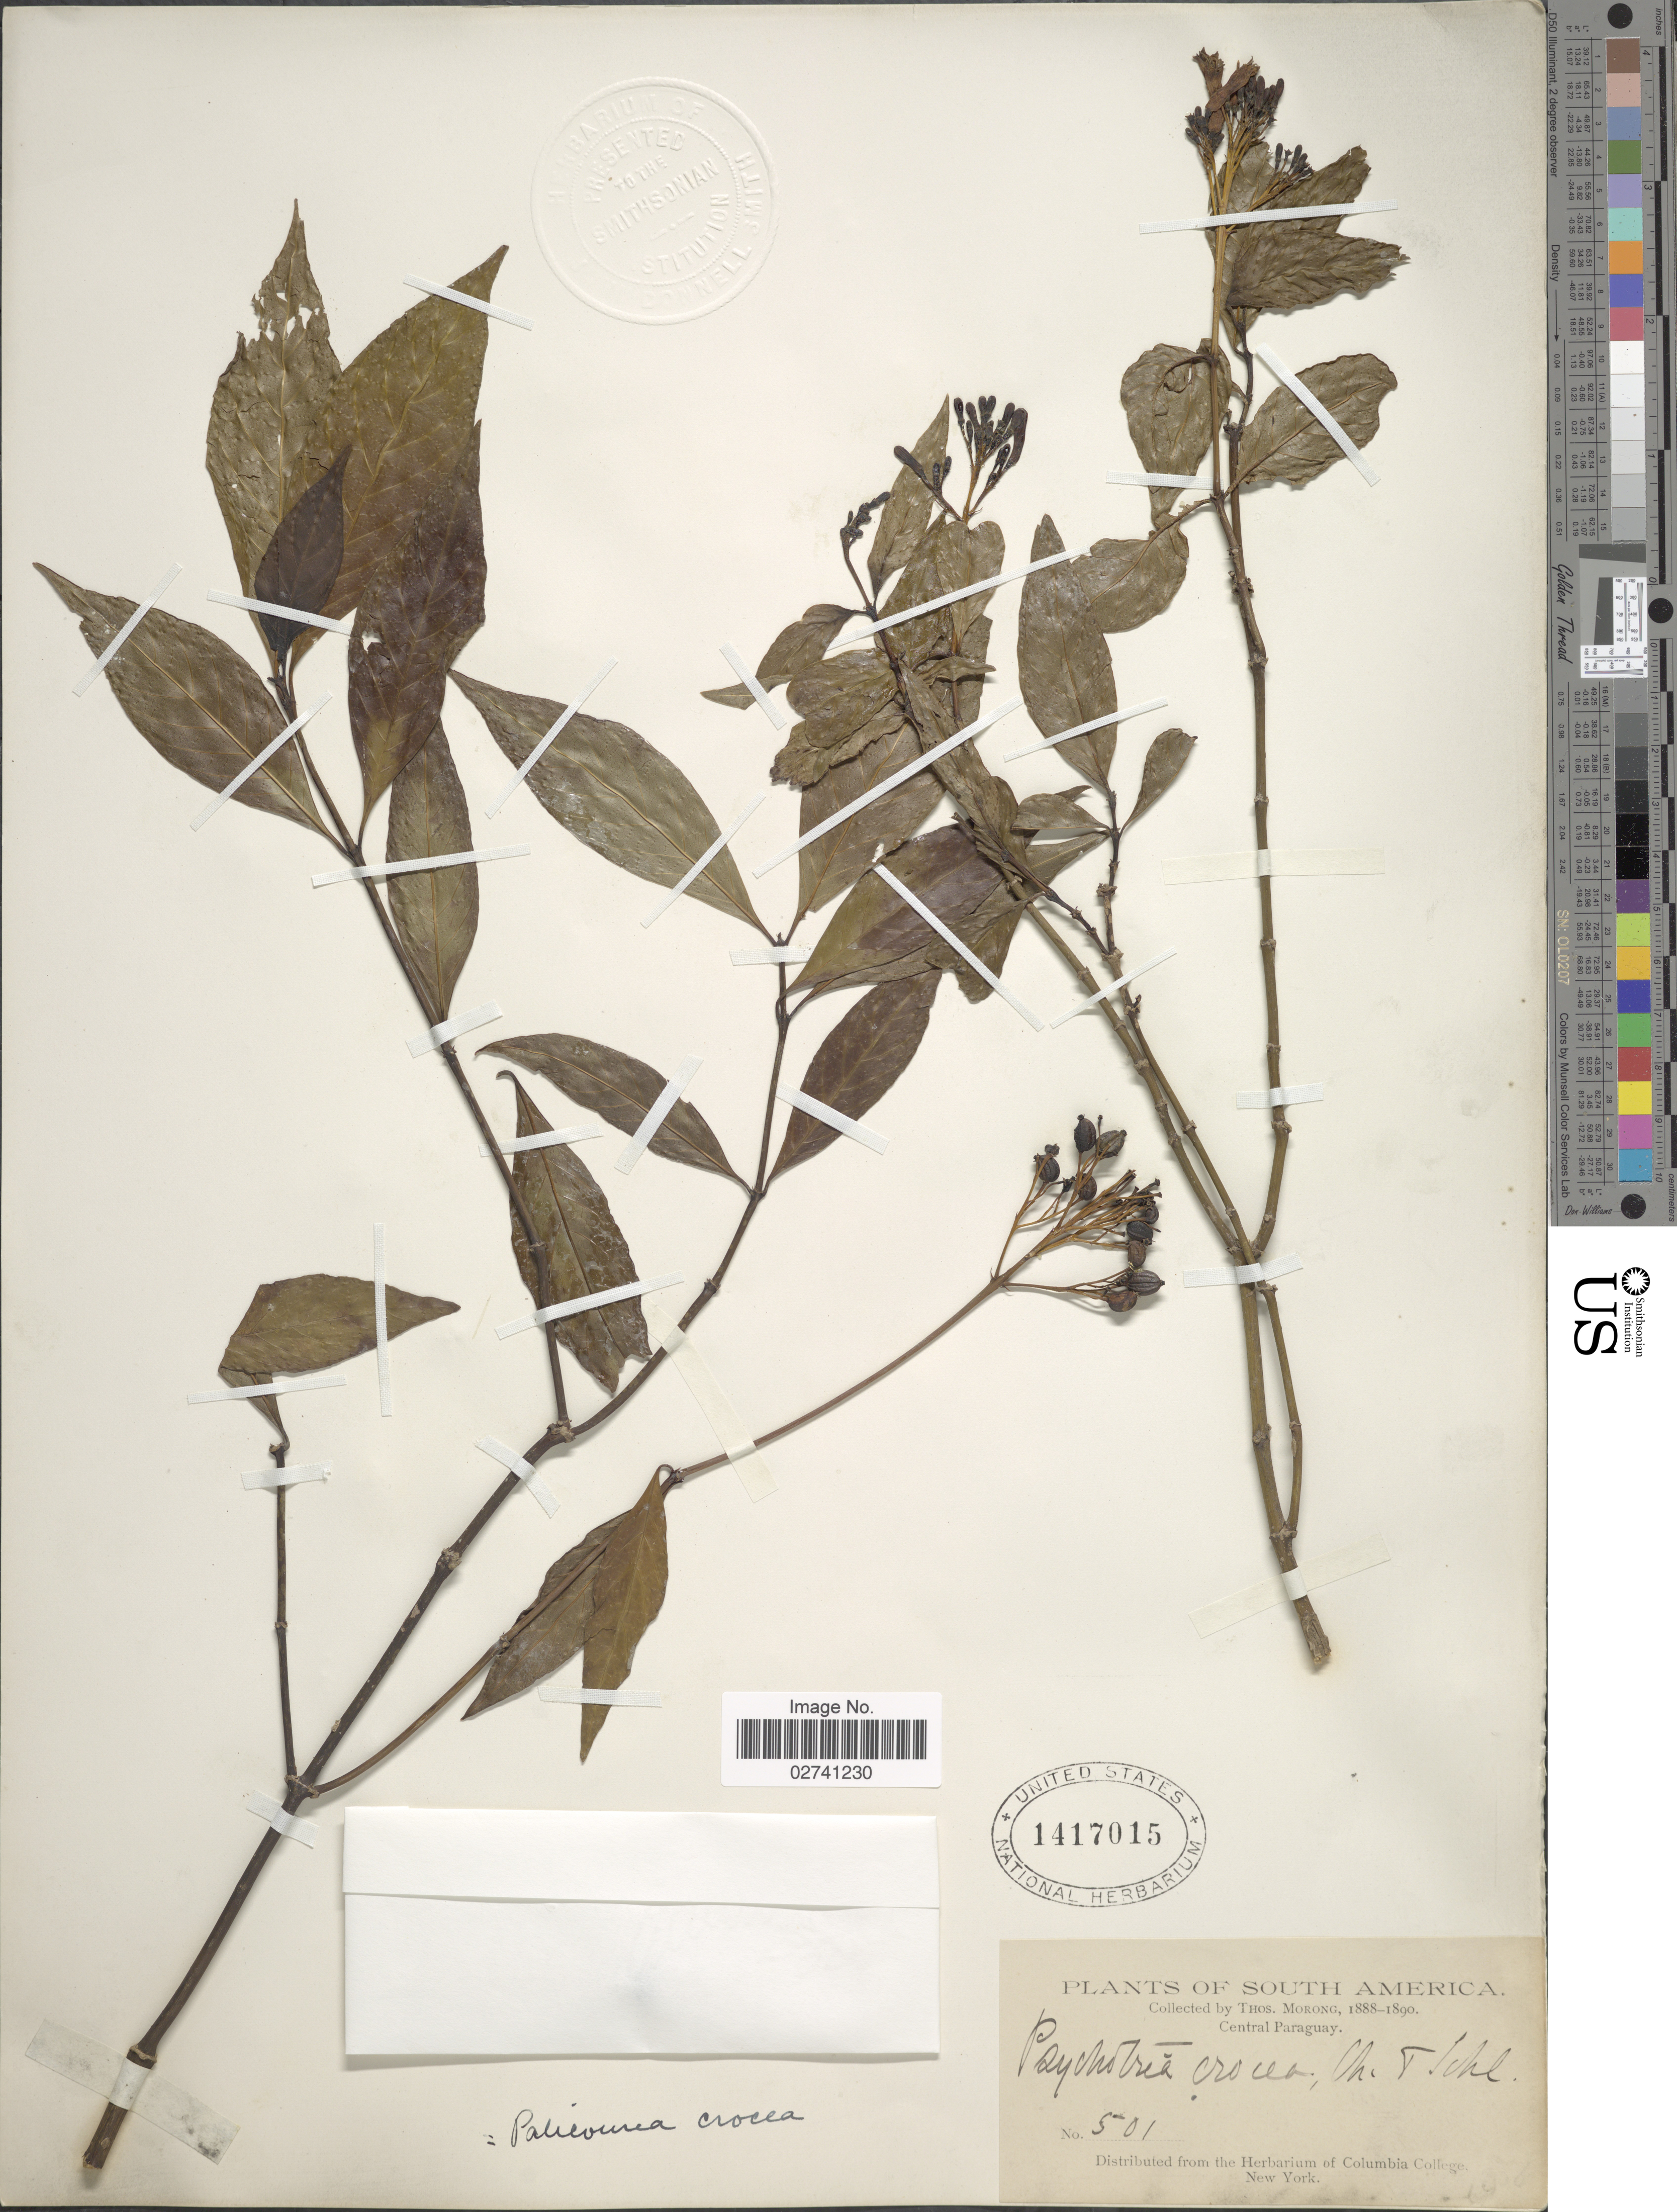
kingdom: Plantae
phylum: Tracheophyta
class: Magnoliopsida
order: Gentianales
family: Rubiaceae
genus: Palicourea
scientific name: Palicourea crocea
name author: (Sw.) Schult.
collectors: ex herb. T. Morong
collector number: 501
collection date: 1888/1890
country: Paraguay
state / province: Central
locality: Central Paraguay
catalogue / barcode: US 1417015